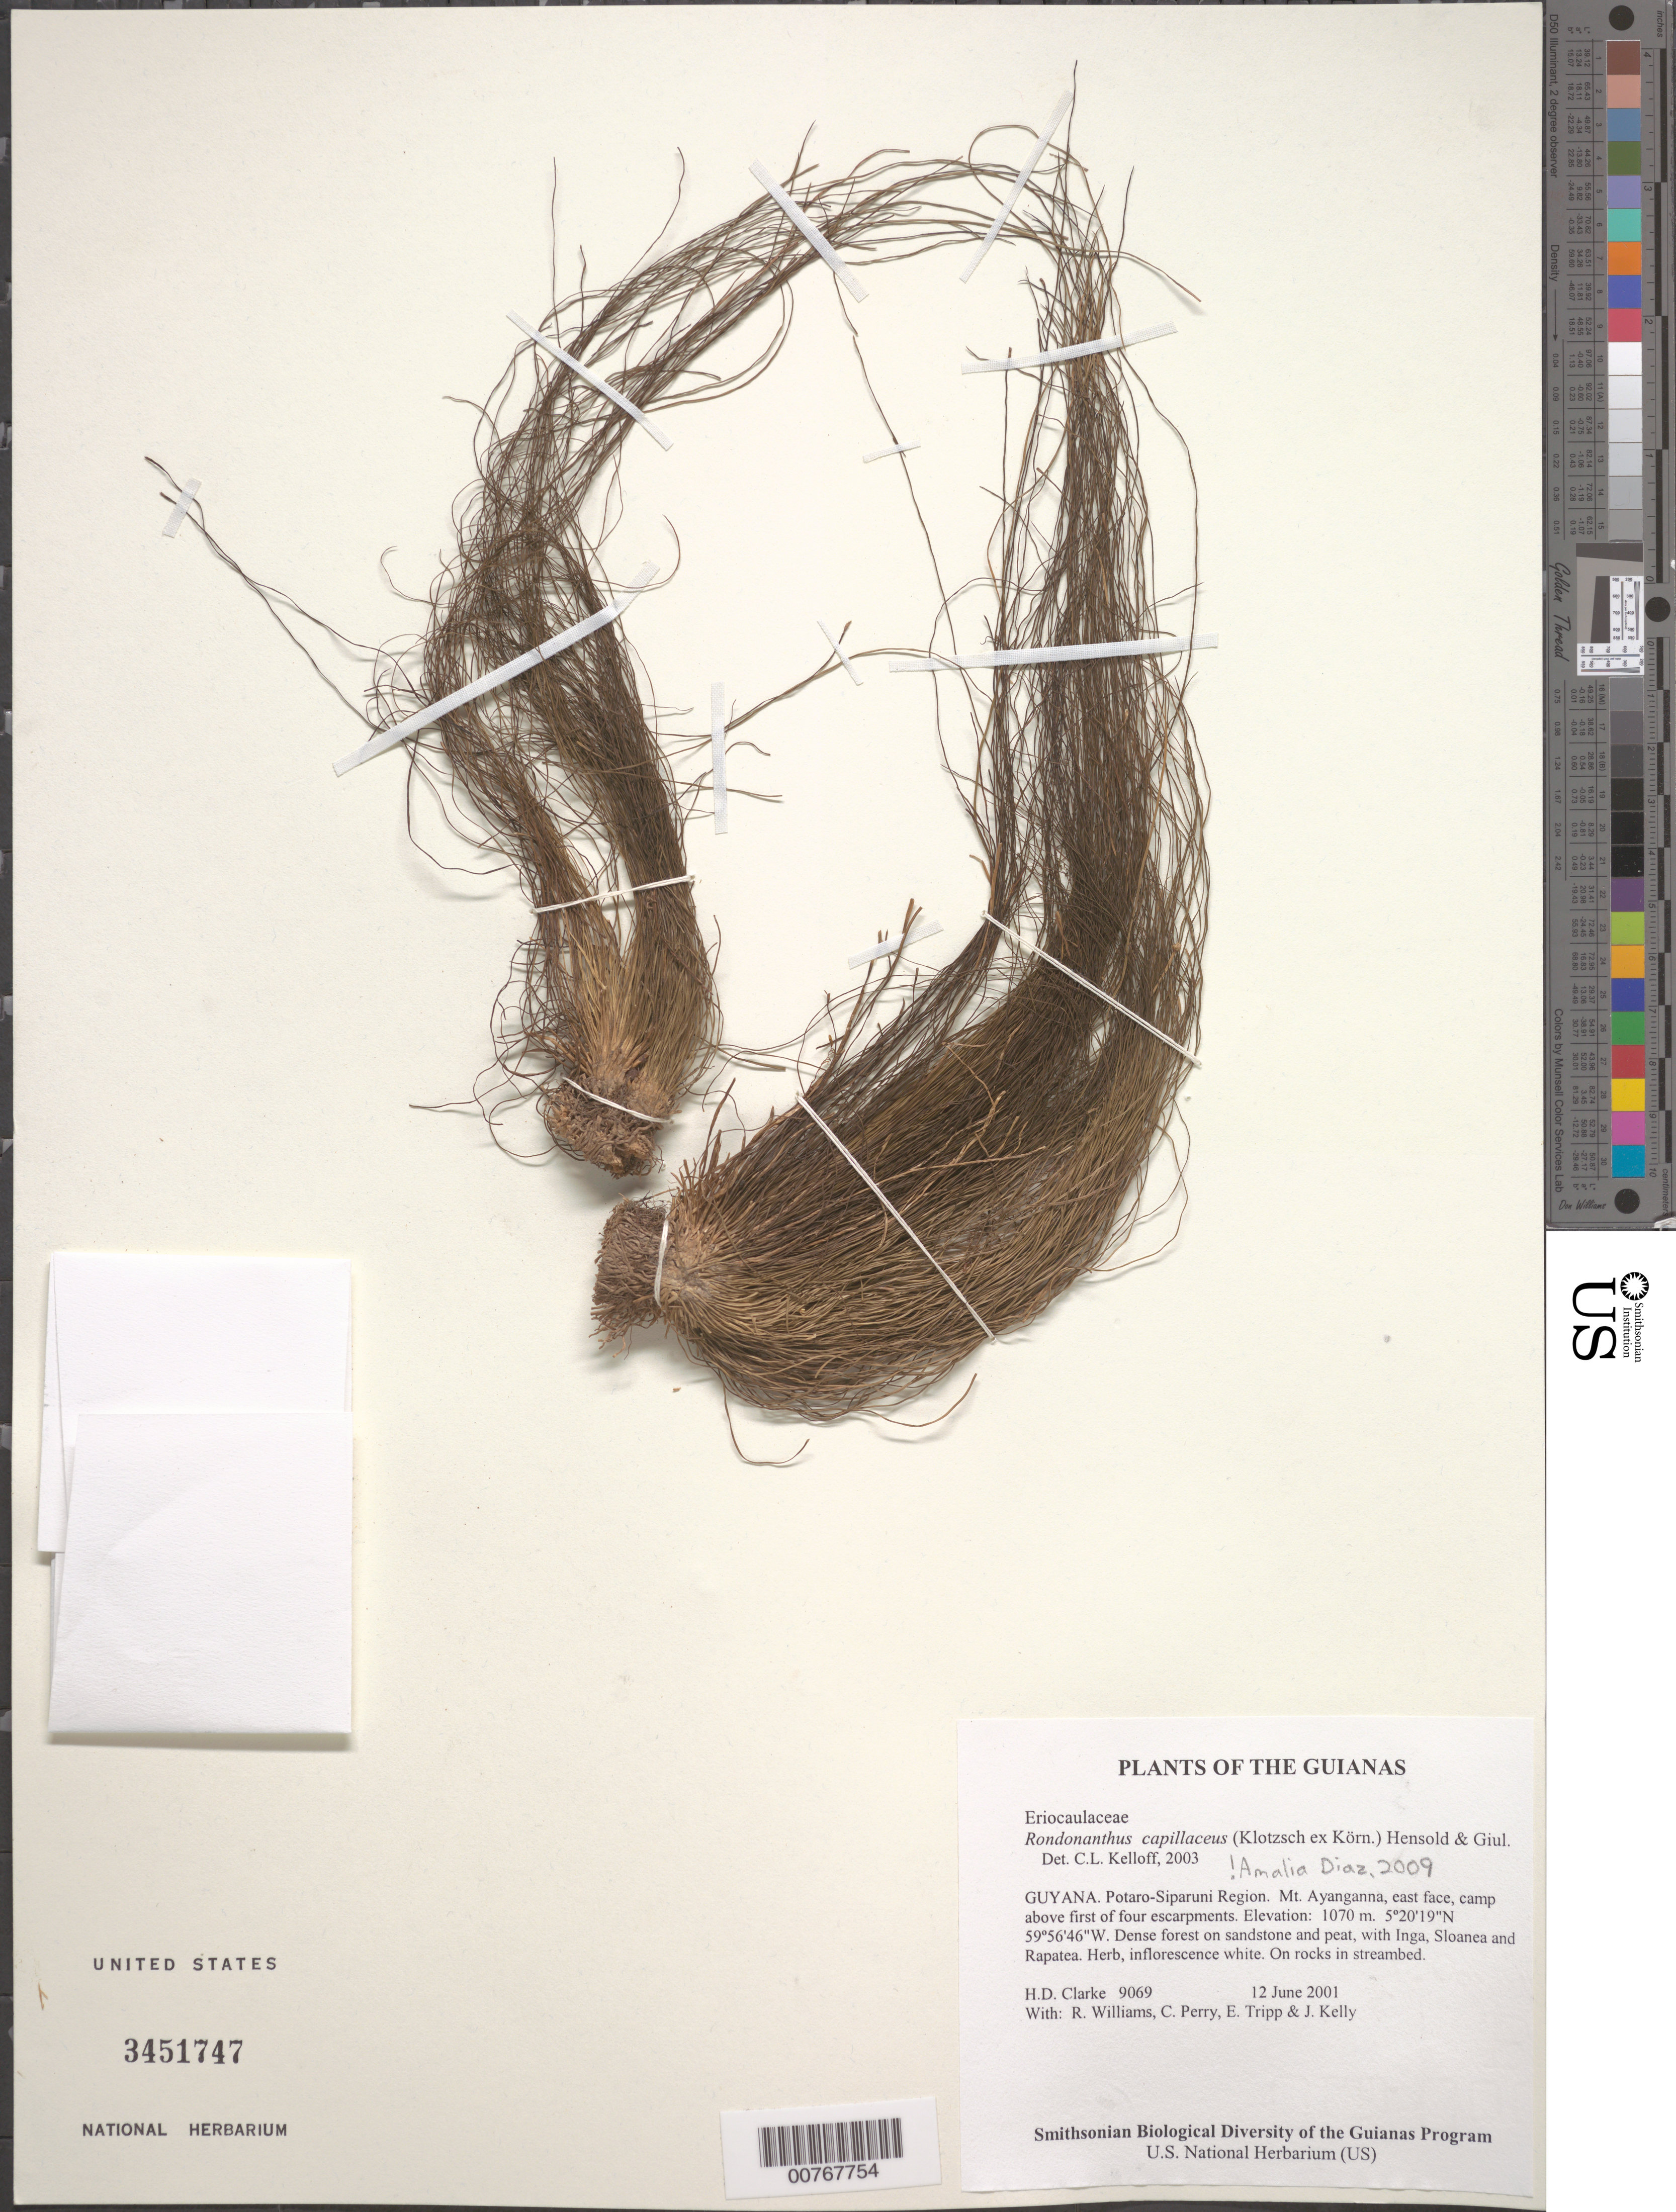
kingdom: Plantae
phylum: Tracheophyta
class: Liliopsida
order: Poales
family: Eriocaulaceae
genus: Rondonanthus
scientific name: Rondonanthus capillaceus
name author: (Klotzsch ex Körn.) Hensold & Giul.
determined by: Diaz, Amalia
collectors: H. D. Clarke, R. Williams, C. Perry, E. Tripp & J. Kelly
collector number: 9069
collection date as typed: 12 June 2001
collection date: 2001-06-12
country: Guyana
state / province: Potaro-Siparuni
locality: Mt. Ayanganna, east face, camp above first of four escarpments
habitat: Dense forest on sandstone and peat, with Inga, Sloanea and Rapatea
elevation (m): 1070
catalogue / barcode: US 3451747